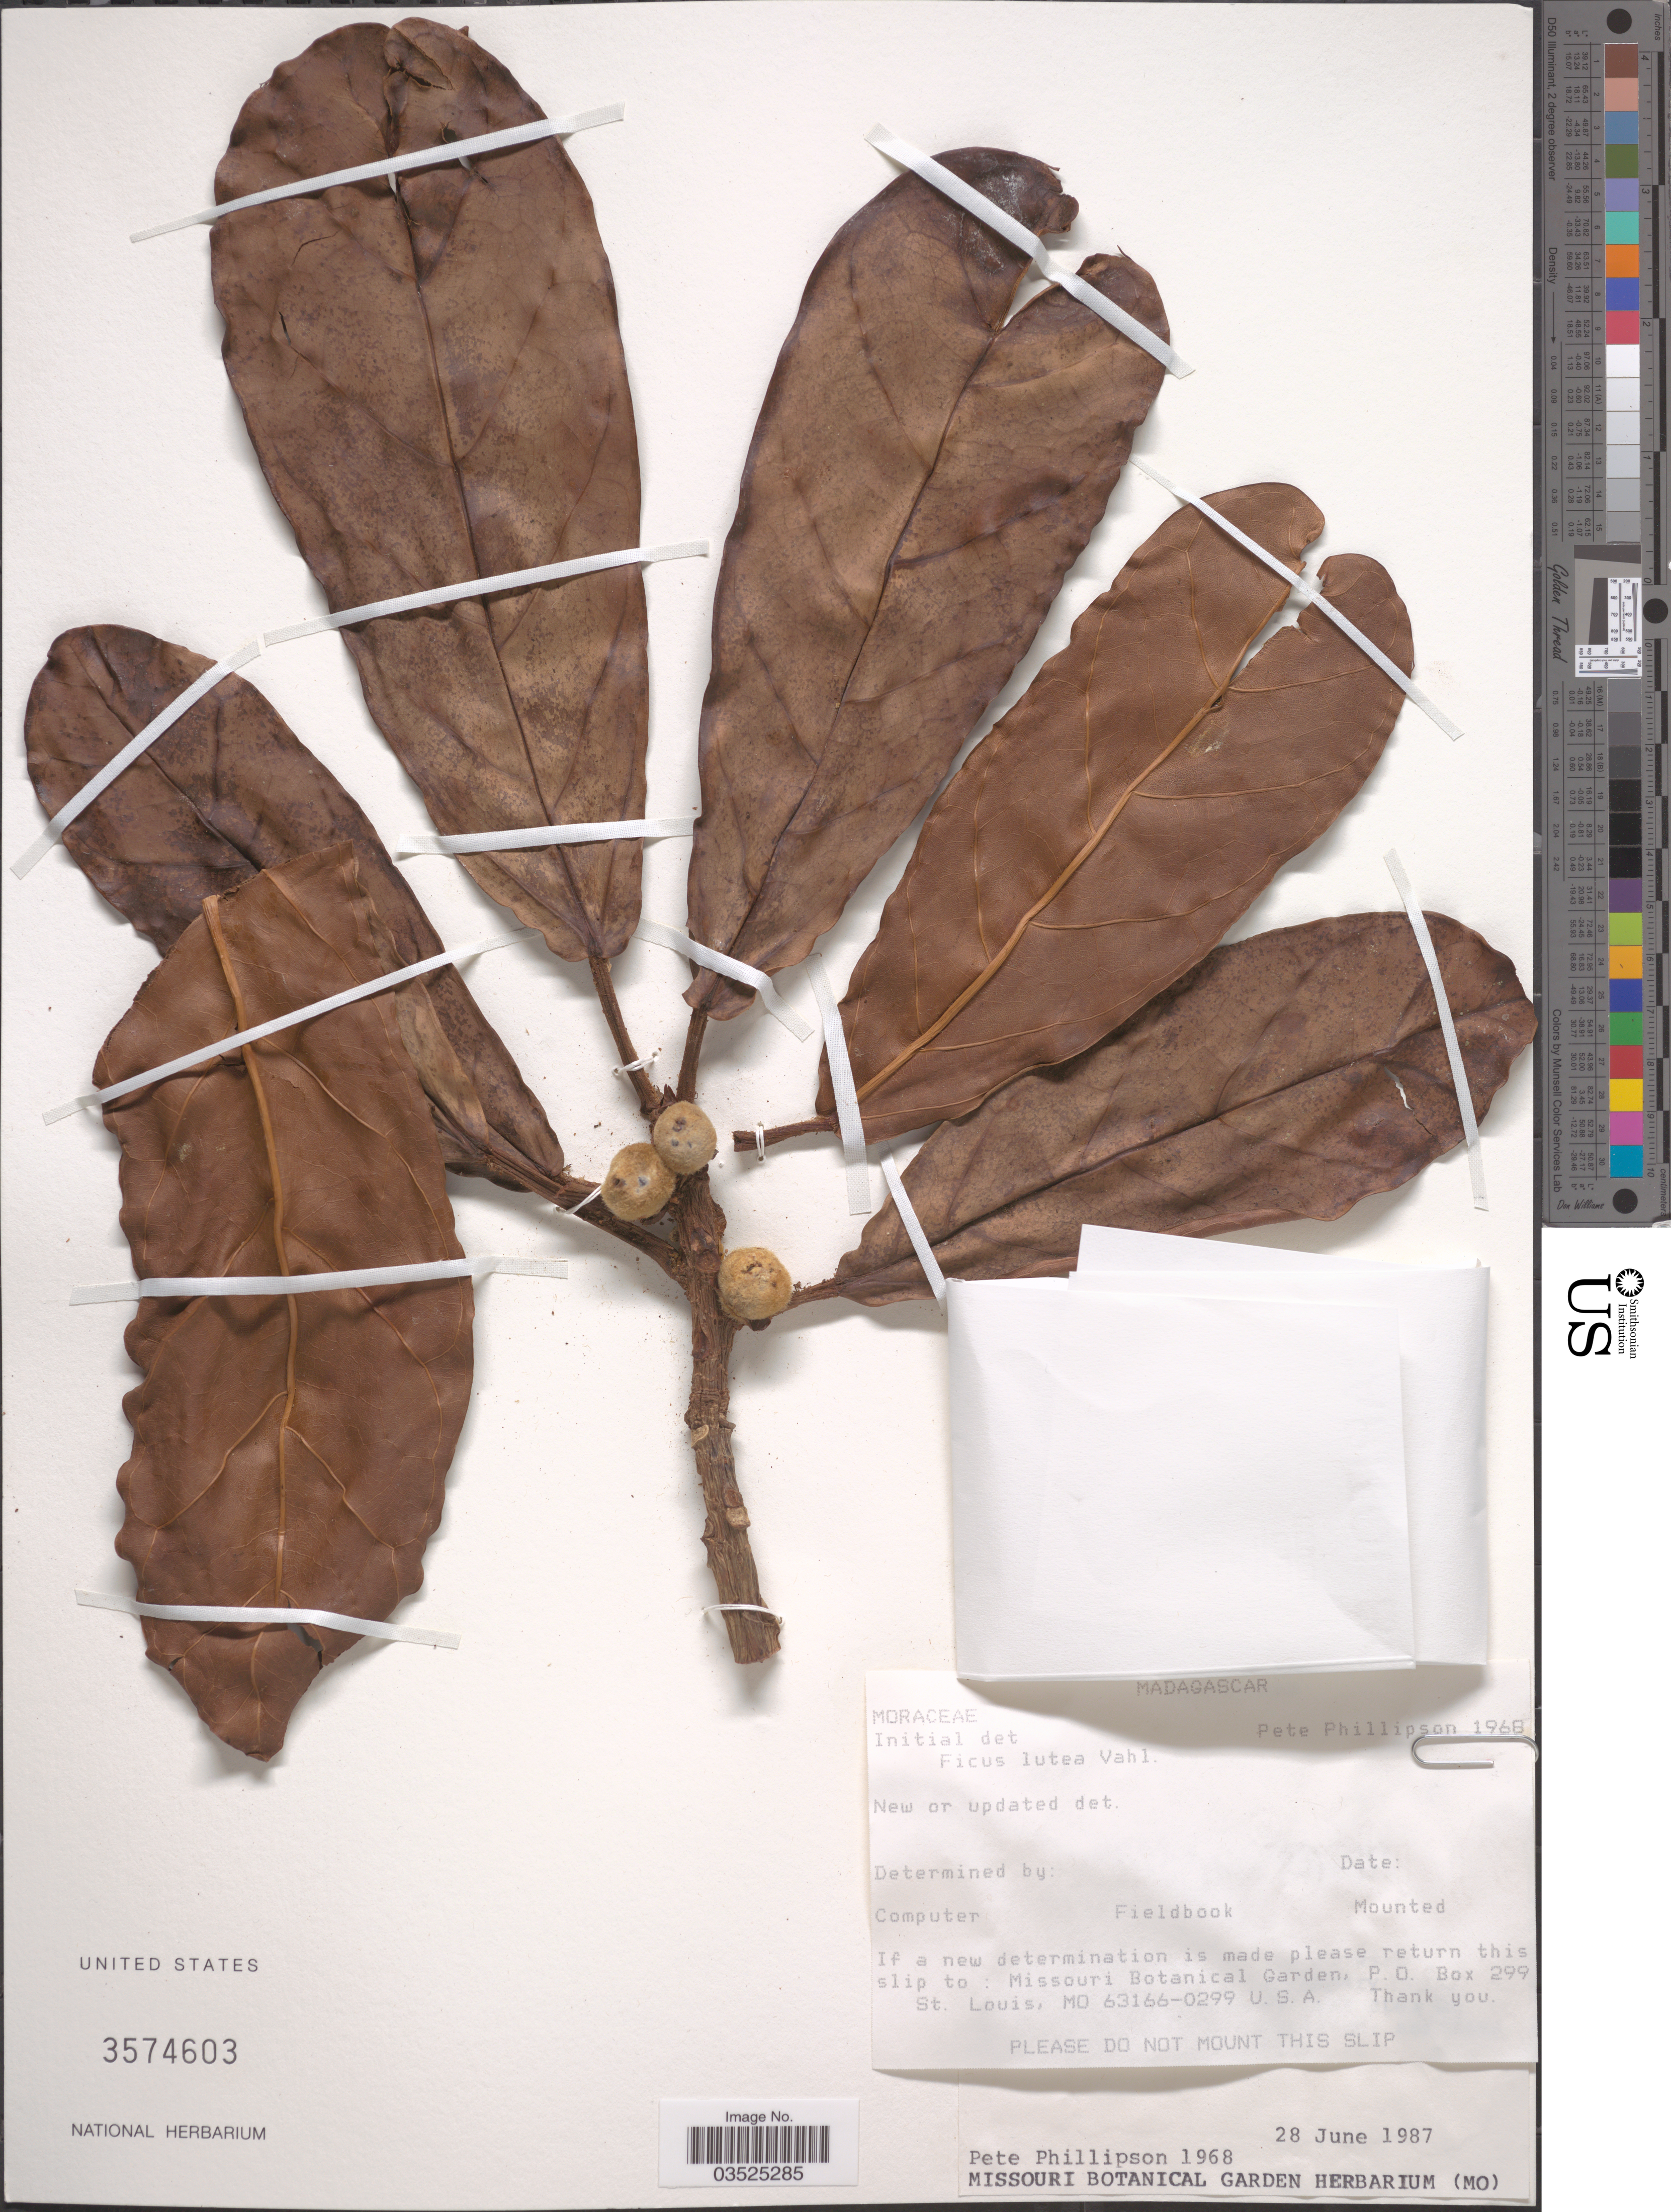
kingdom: Plantae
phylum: Tracheophyta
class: Magnoliopsida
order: Rosales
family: Moraceae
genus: Ficus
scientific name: Ficus lutea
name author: Vahl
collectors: P. B. Phillipson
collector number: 1968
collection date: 1987-06-28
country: Madagascar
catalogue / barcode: US 3574603